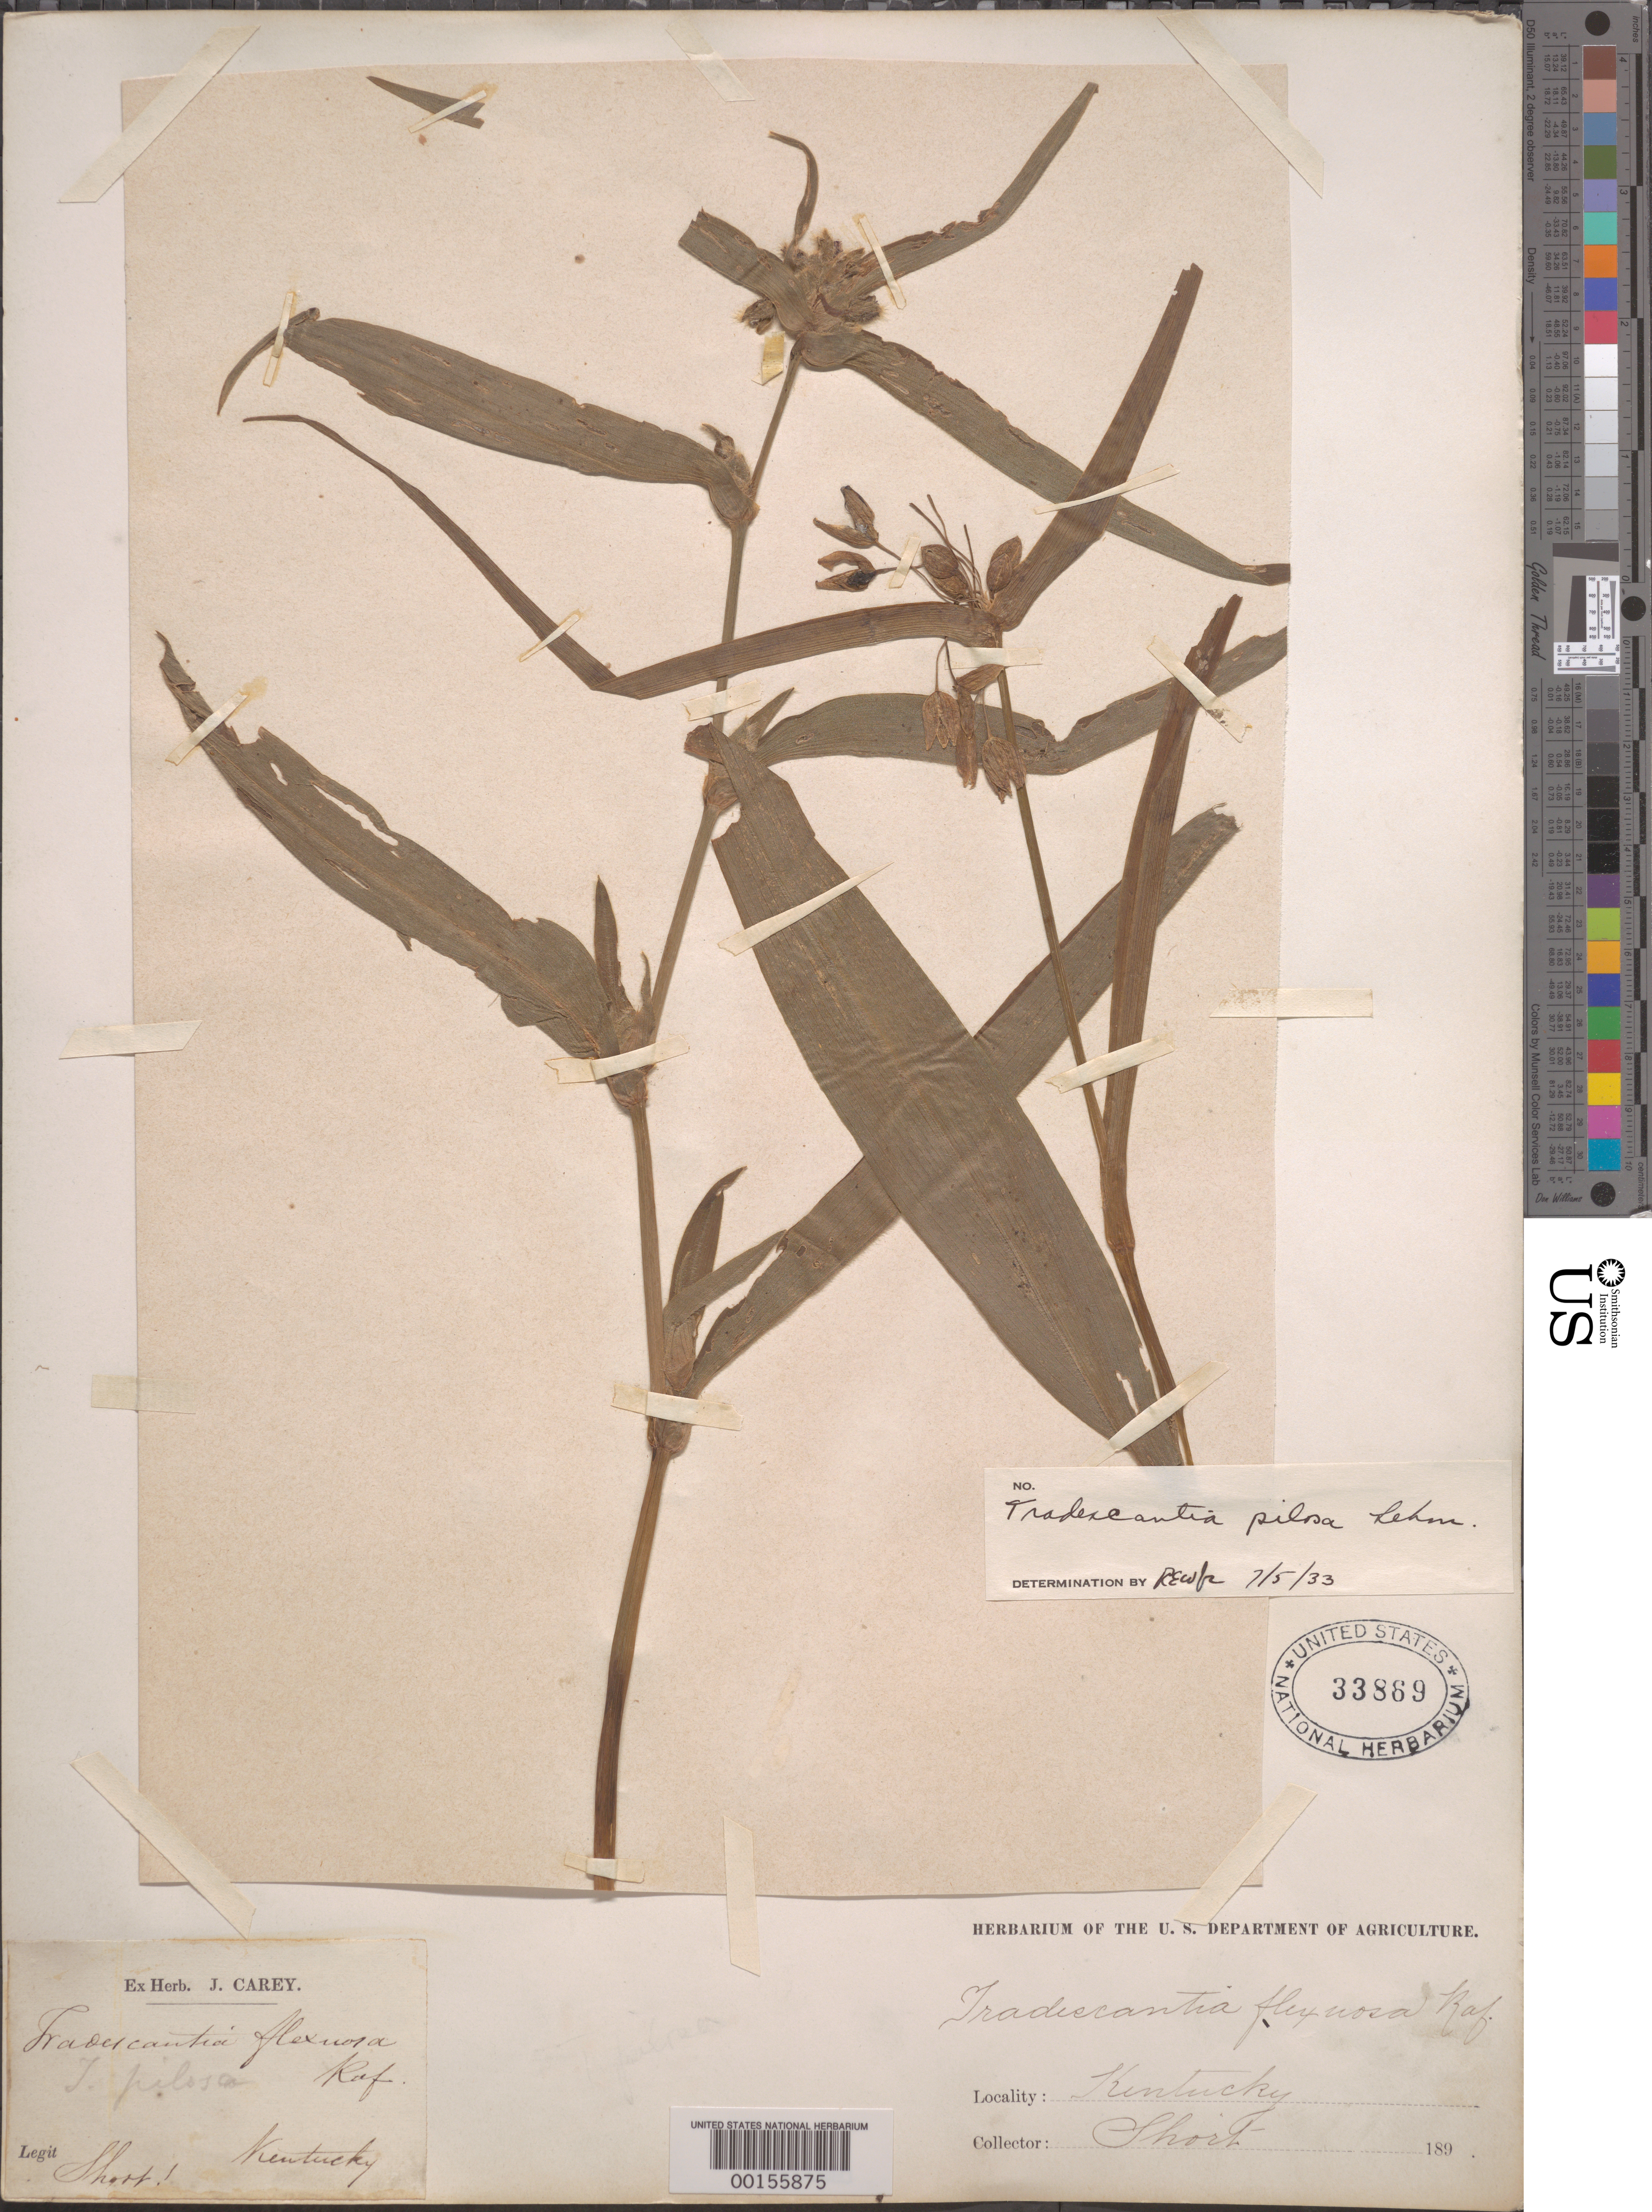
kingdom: Plantae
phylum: Tracheophyta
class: Liliopsida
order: Commelinales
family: Commelinaceae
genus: Tradescantia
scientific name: Tradescantia subaspera var. subaspera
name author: Ker Gawl.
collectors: -. Short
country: United States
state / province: Kentucky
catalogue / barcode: US 33869